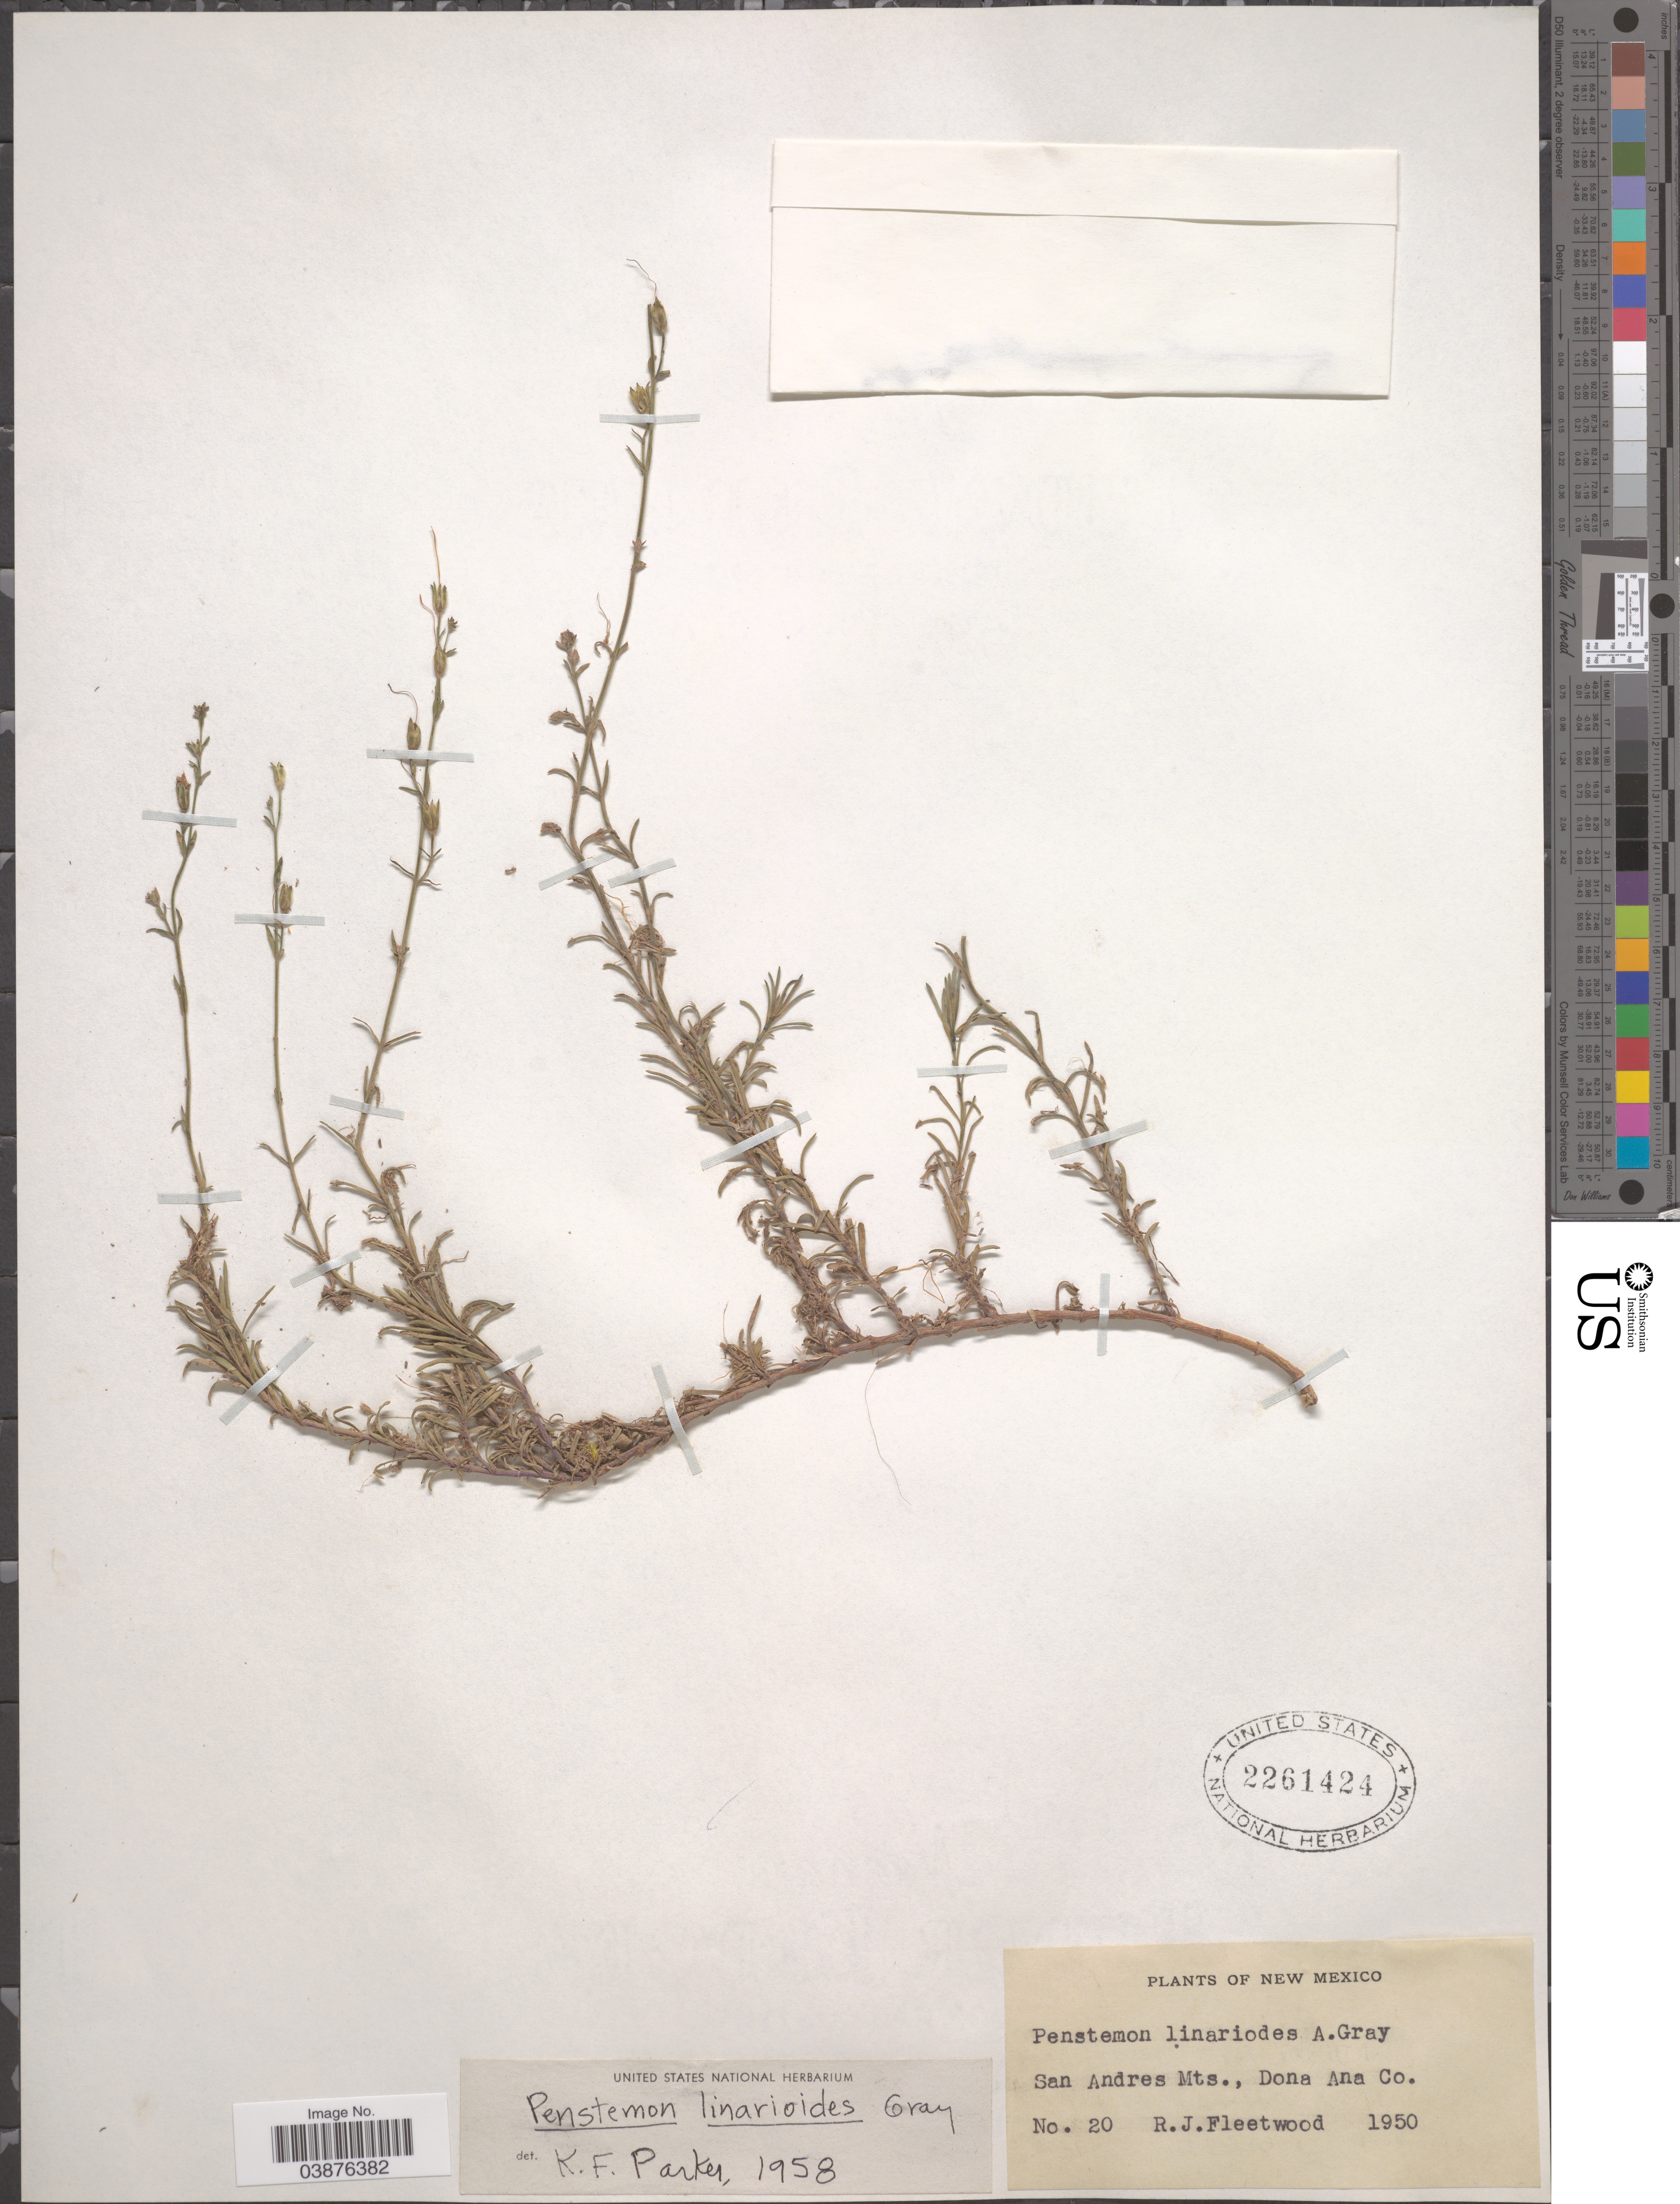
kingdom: Plantae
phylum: Tracheophyta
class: Magnoliopsida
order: Lamiales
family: Plantaginaceae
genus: Penstemon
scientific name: Penstemon linarioides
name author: A. Gray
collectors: R. J. Fleetwood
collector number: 20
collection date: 1950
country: United States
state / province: New Mexico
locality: San Andres Mts., Dona Ana Co.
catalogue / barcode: US 2261424